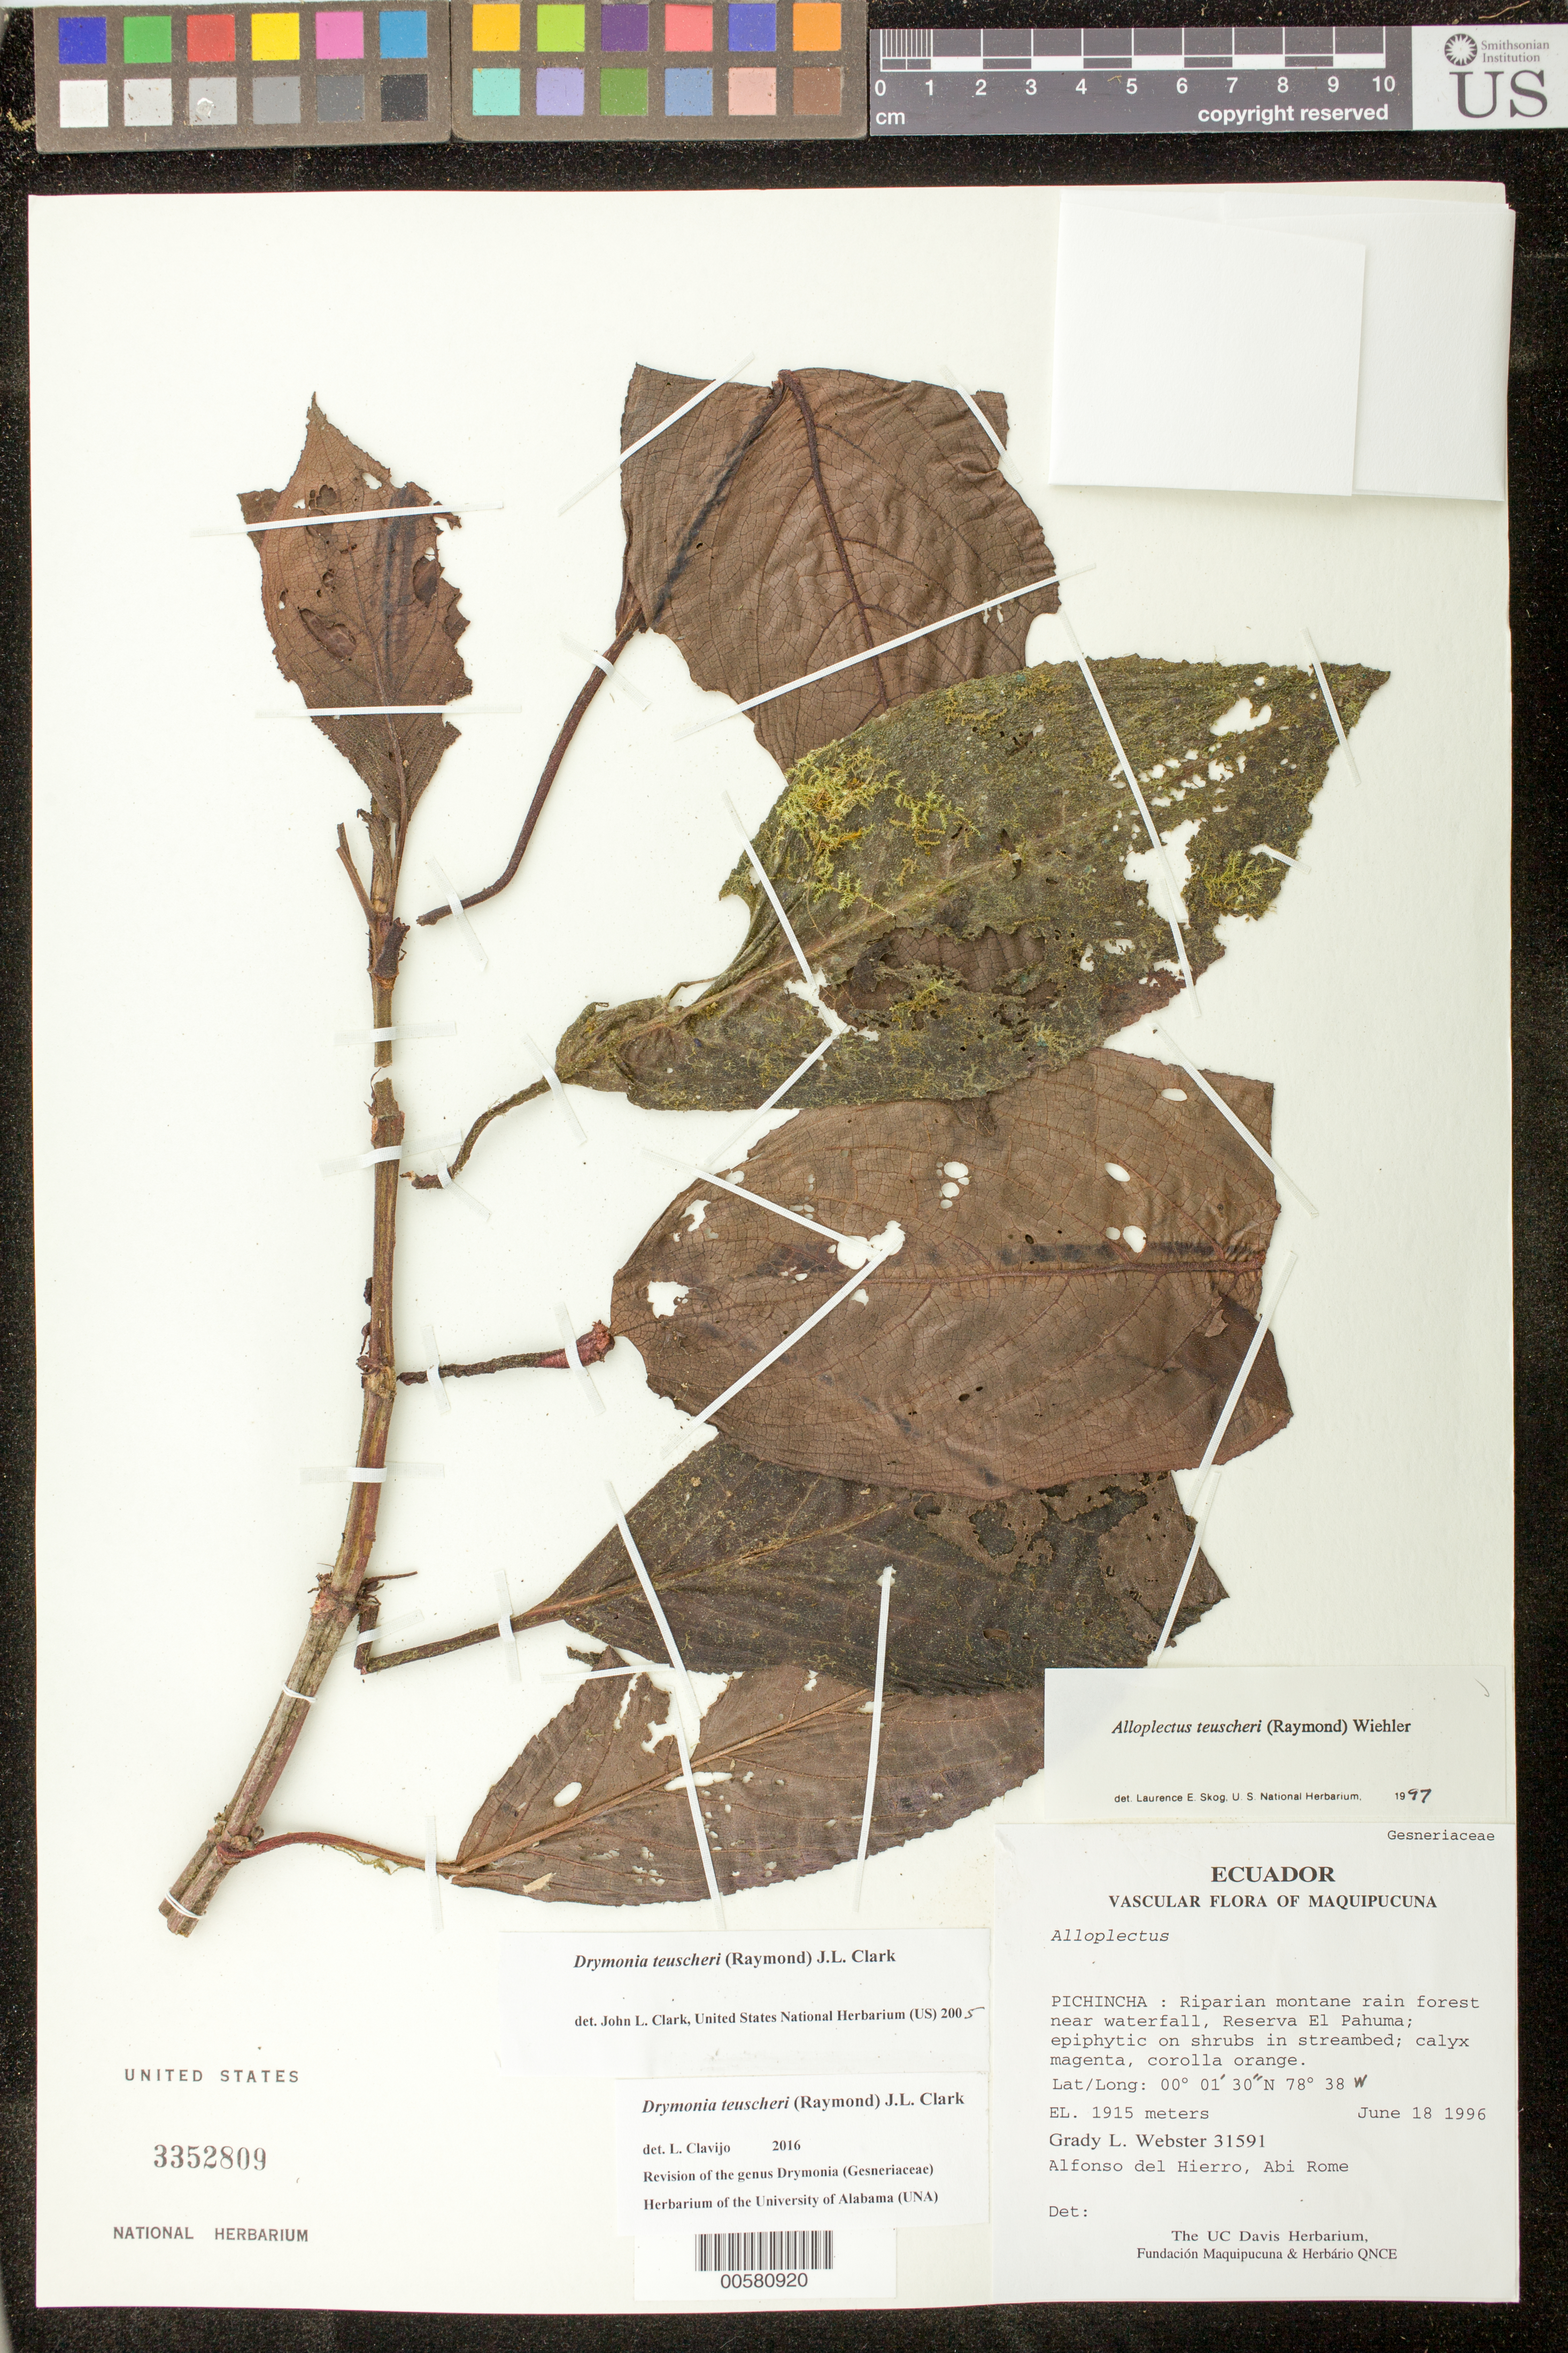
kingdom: Plantae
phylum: Tracheophyta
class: Magnoliopsida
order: Lamiales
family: Gesneriaceae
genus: Drymonia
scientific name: Drymonia teuscheri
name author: (Raymond) J.L. Clark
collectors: G. L. Webster, A. Hierro & A. Rome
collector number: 31591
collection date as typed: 18 Jun 1996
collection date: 1996-06-18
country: Ecuador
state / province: Pichincha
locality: Reserva El Pahuma, Maquipucuna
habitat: Riparian montane rain forest near waterfall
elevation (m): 1915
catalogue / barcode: US 3352809